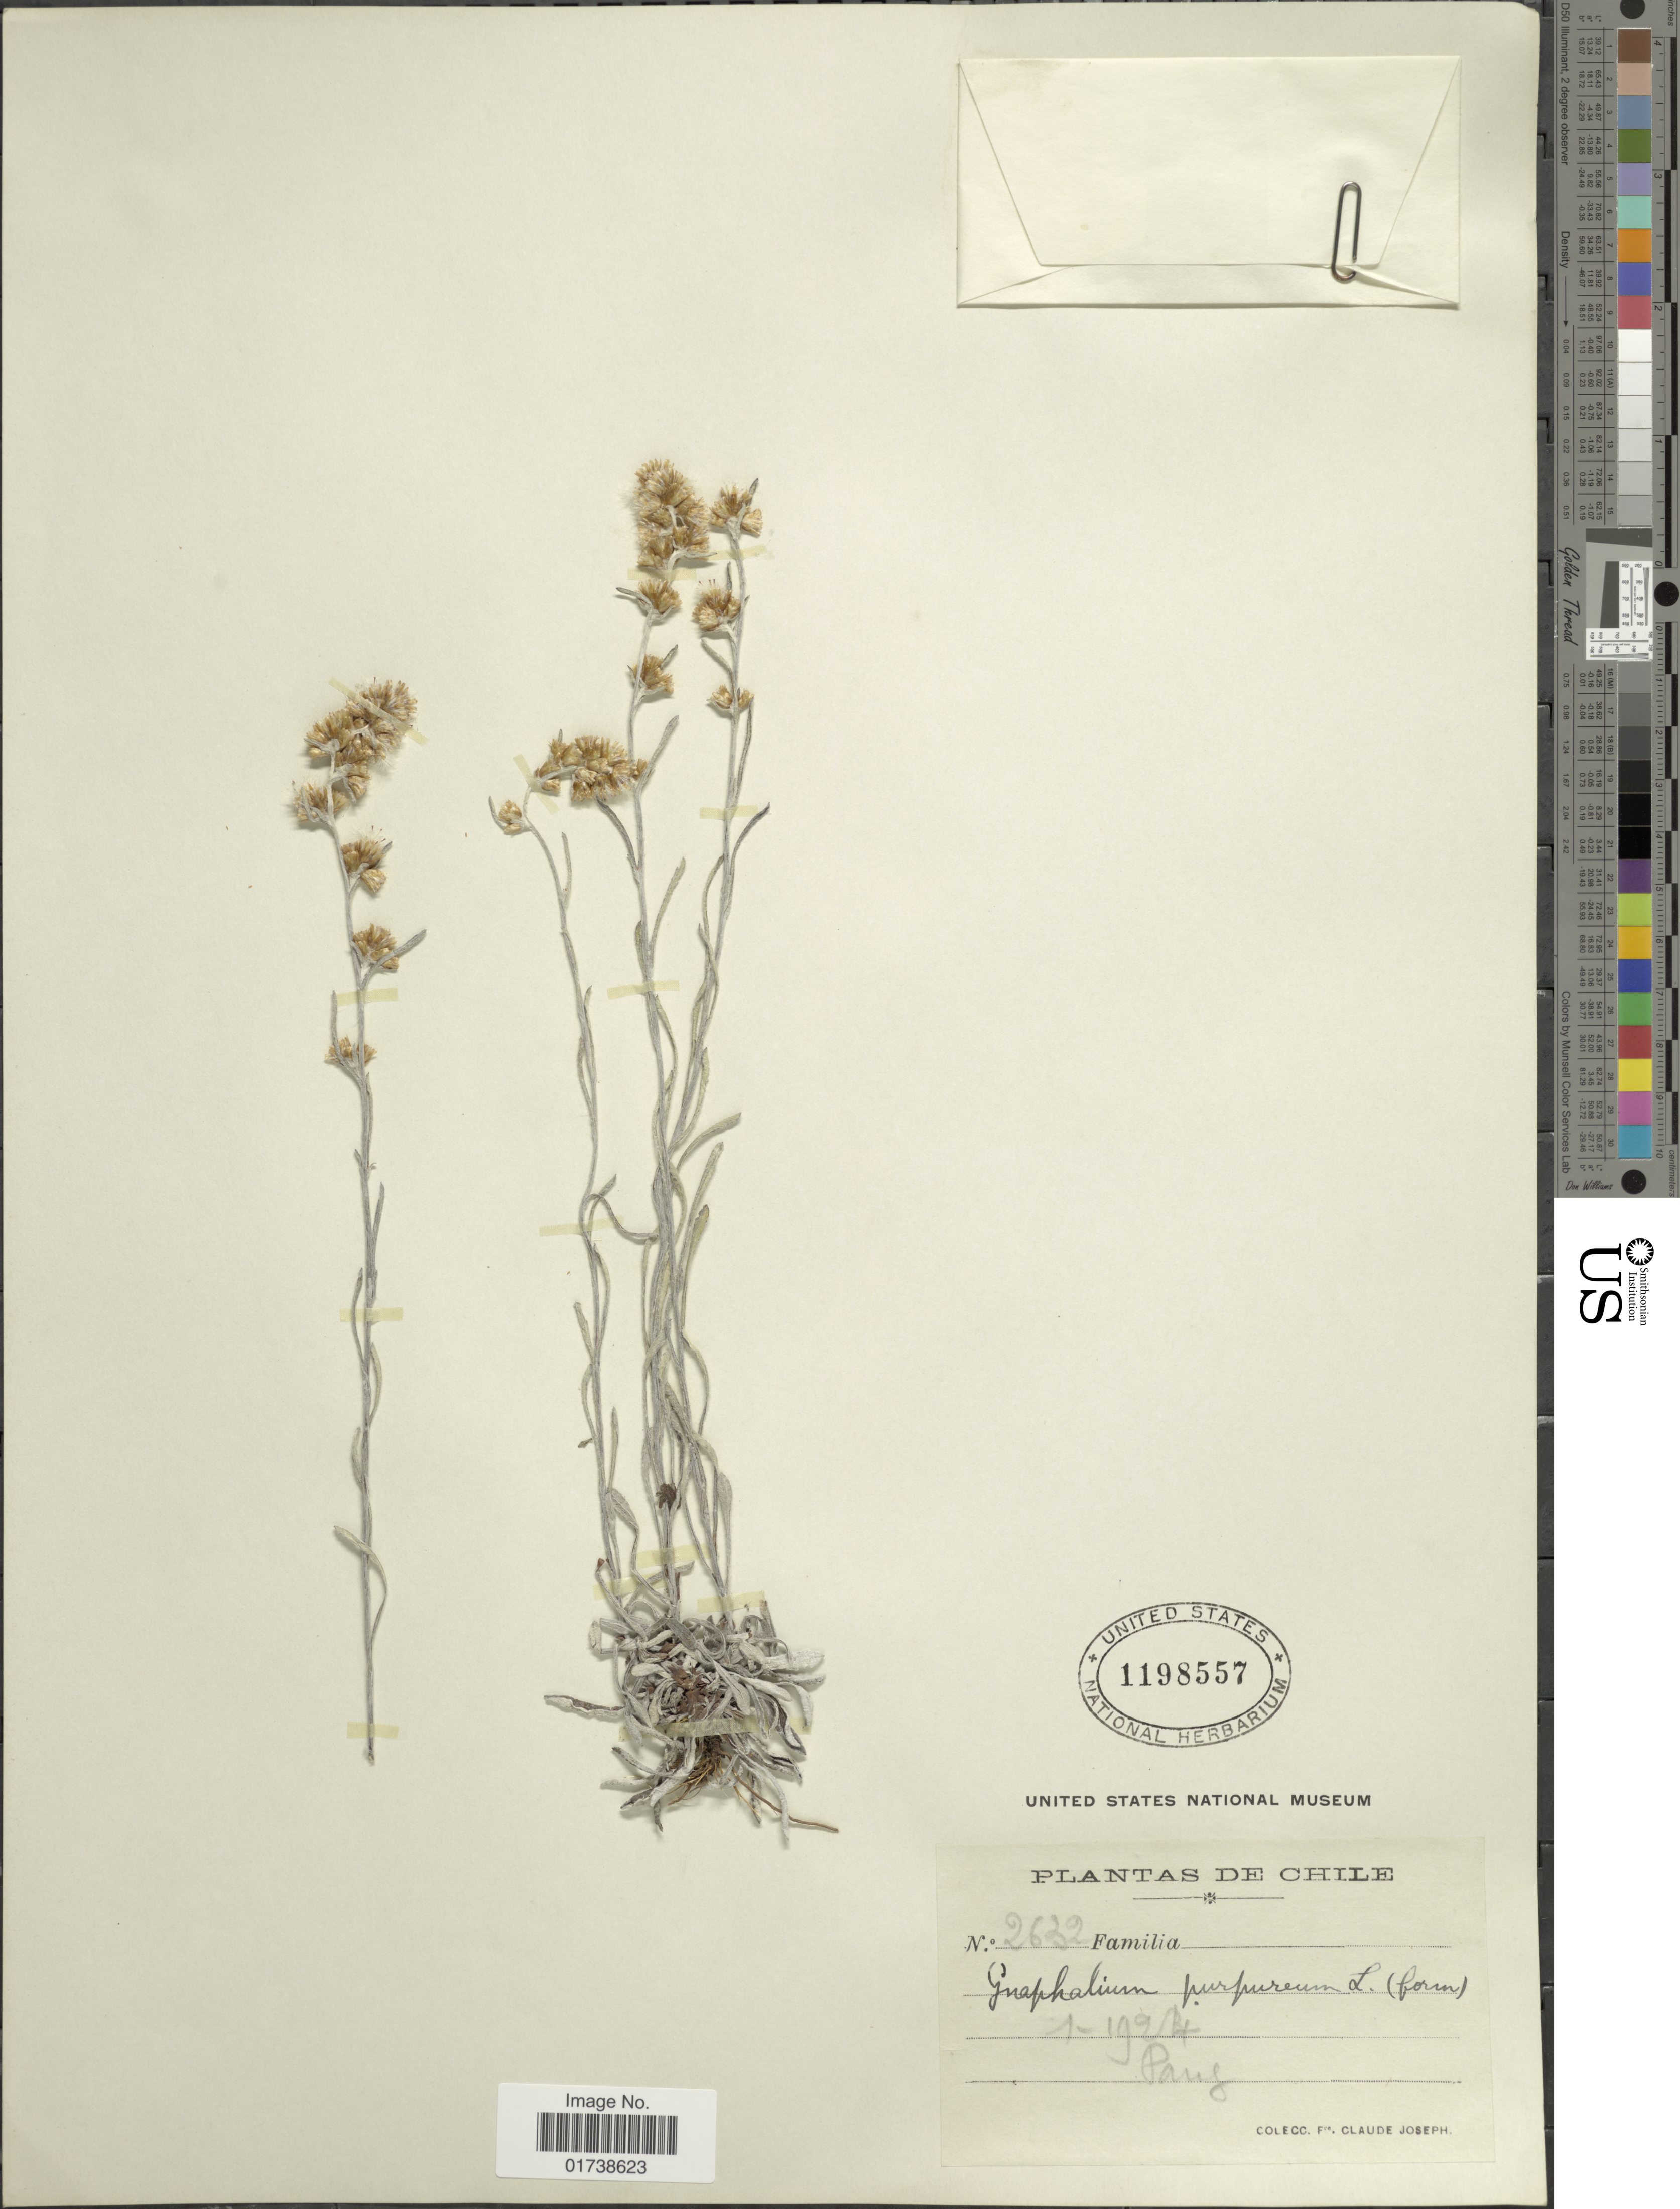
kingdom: Plantae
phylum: Tracheophyta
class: Magnoliopsida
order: Asterales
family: Asteraceae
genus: Gamochaeta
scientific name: Gamochaeta purpurea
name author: (L.) Cabrera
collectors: Bro. Claude-Joseph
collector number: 2632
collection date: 1924-01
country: Chile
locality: Pauz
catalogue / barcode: US 1198557